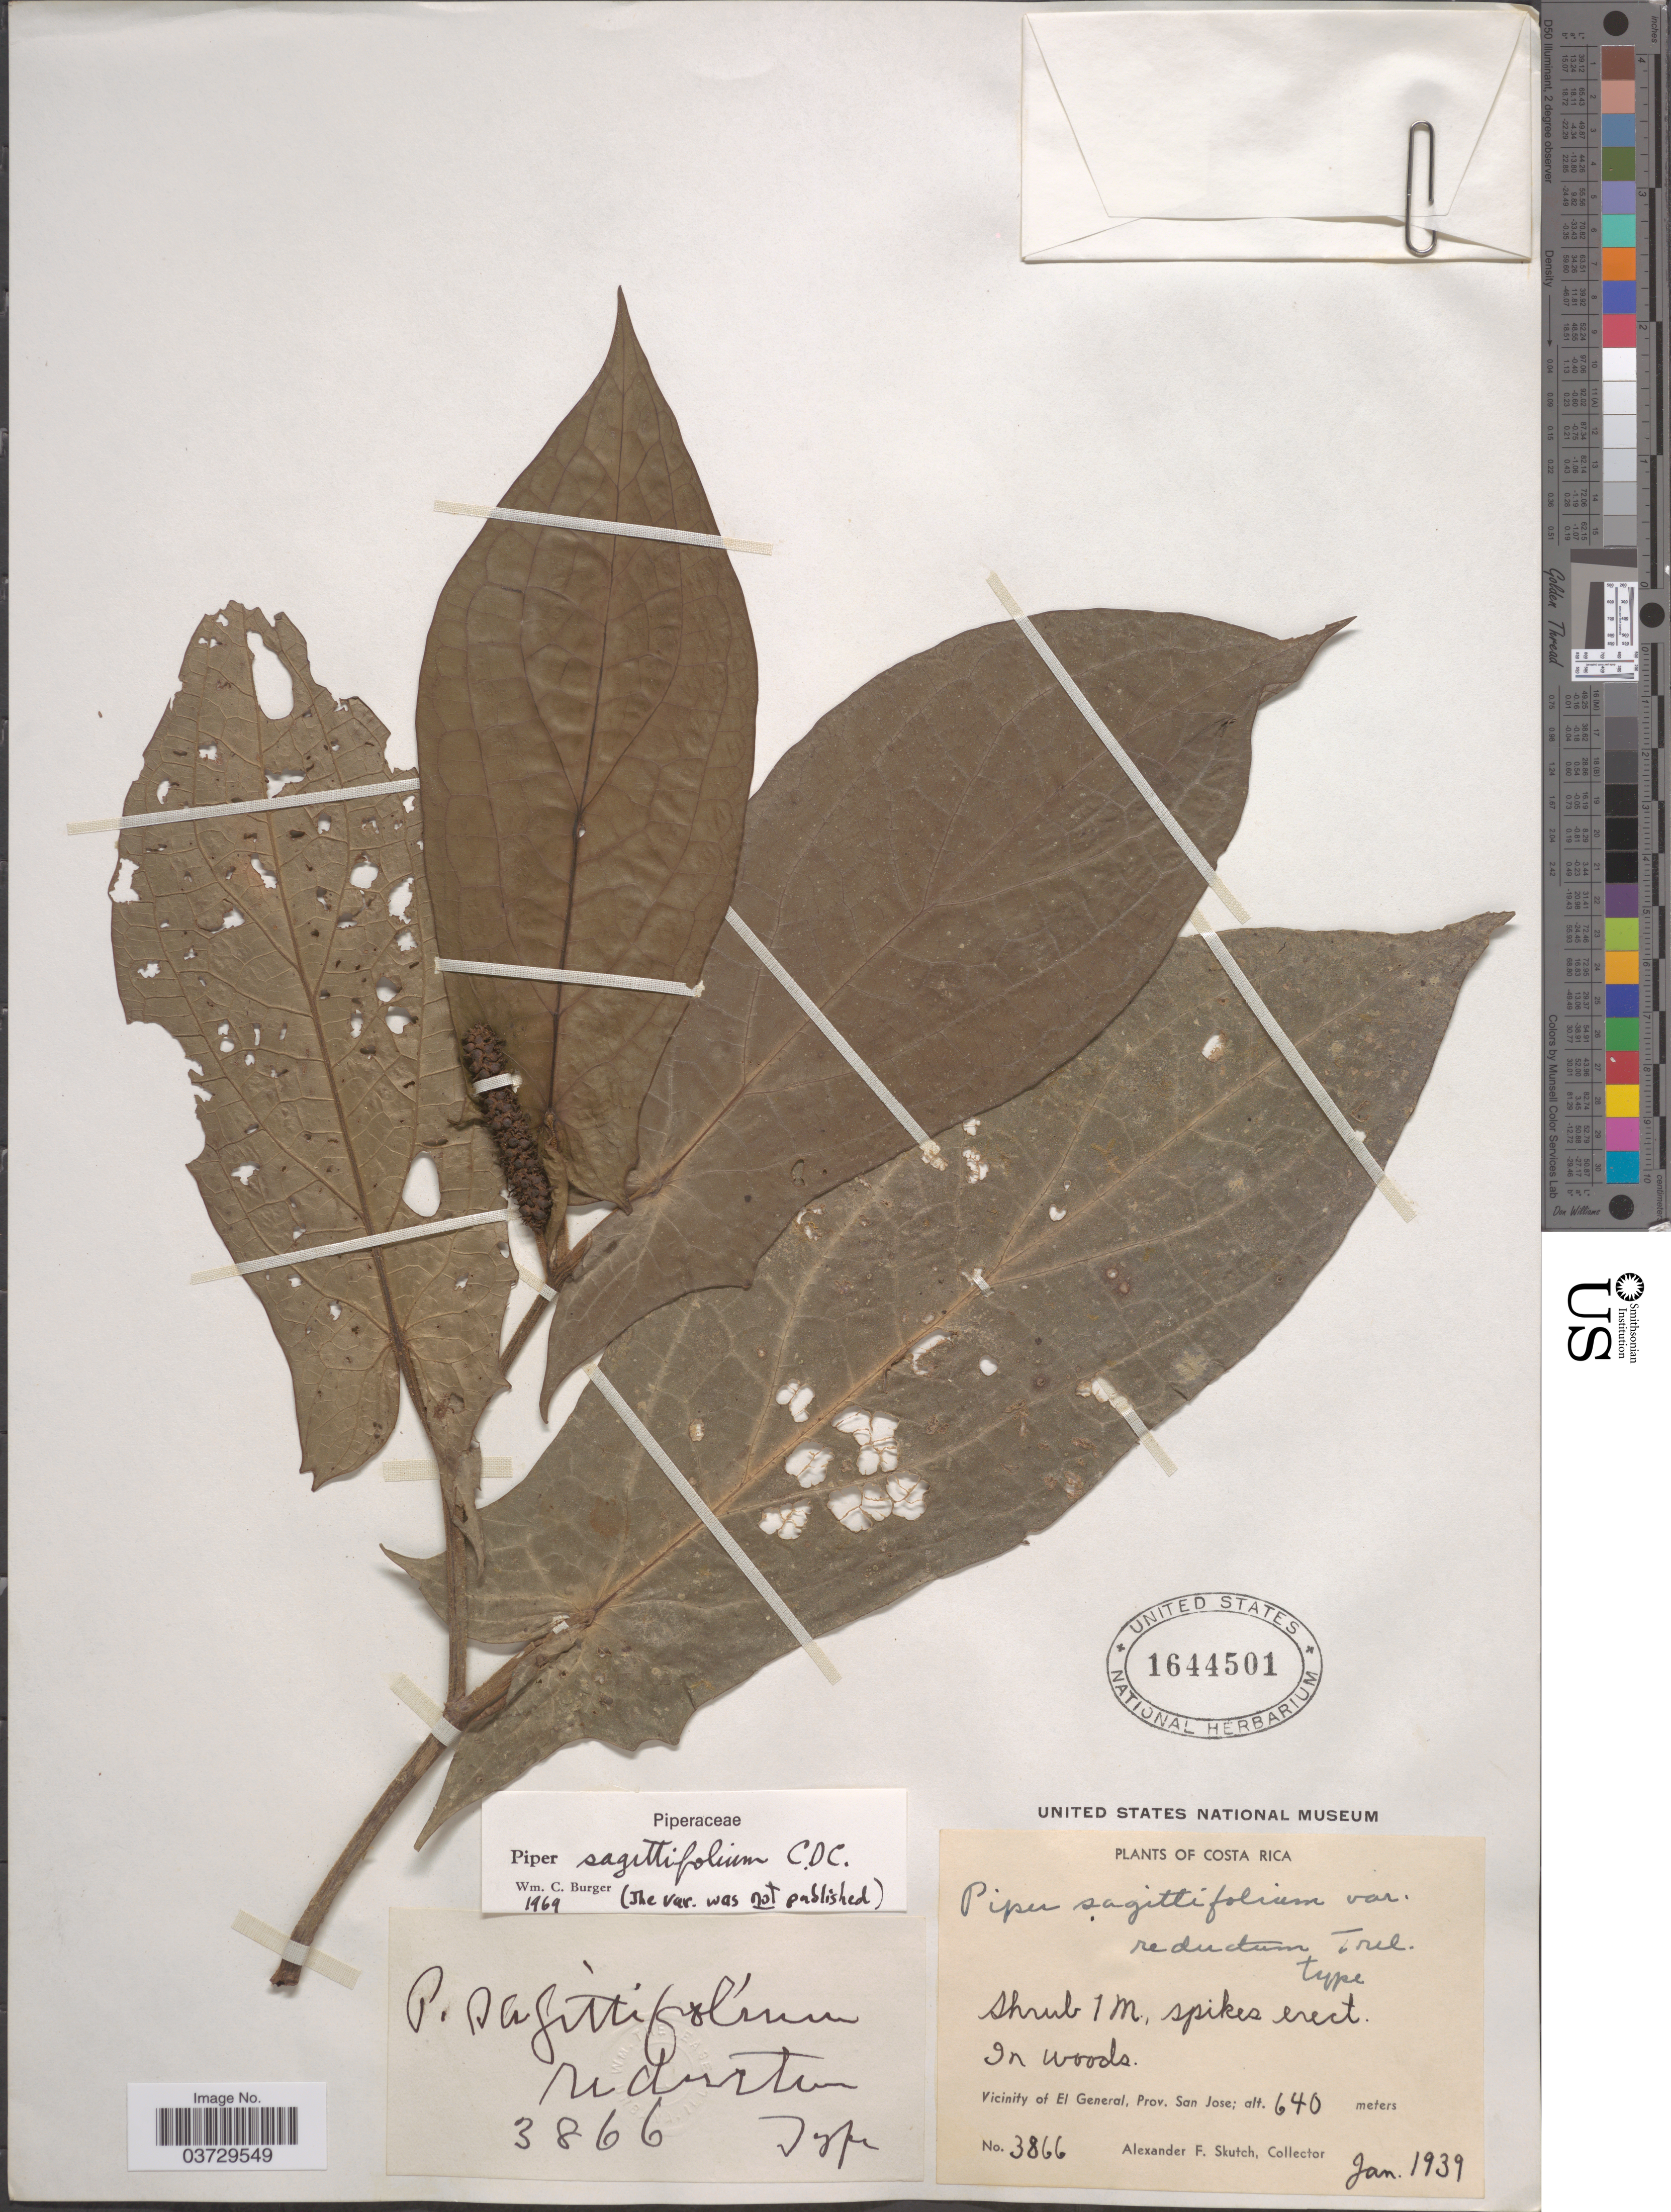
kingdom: Plantae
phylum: Tracheophyta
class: Magnoliopsida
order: Piperales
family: Piperaceae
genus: Piper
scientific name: Piper sagittifolium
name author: C. DC. in Pittier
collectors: A. F. Skutch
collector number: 3866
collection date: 1939-01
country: Costa Rica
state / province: San José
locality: Vicinity of El General.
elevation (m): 640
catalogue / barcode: US 1644501